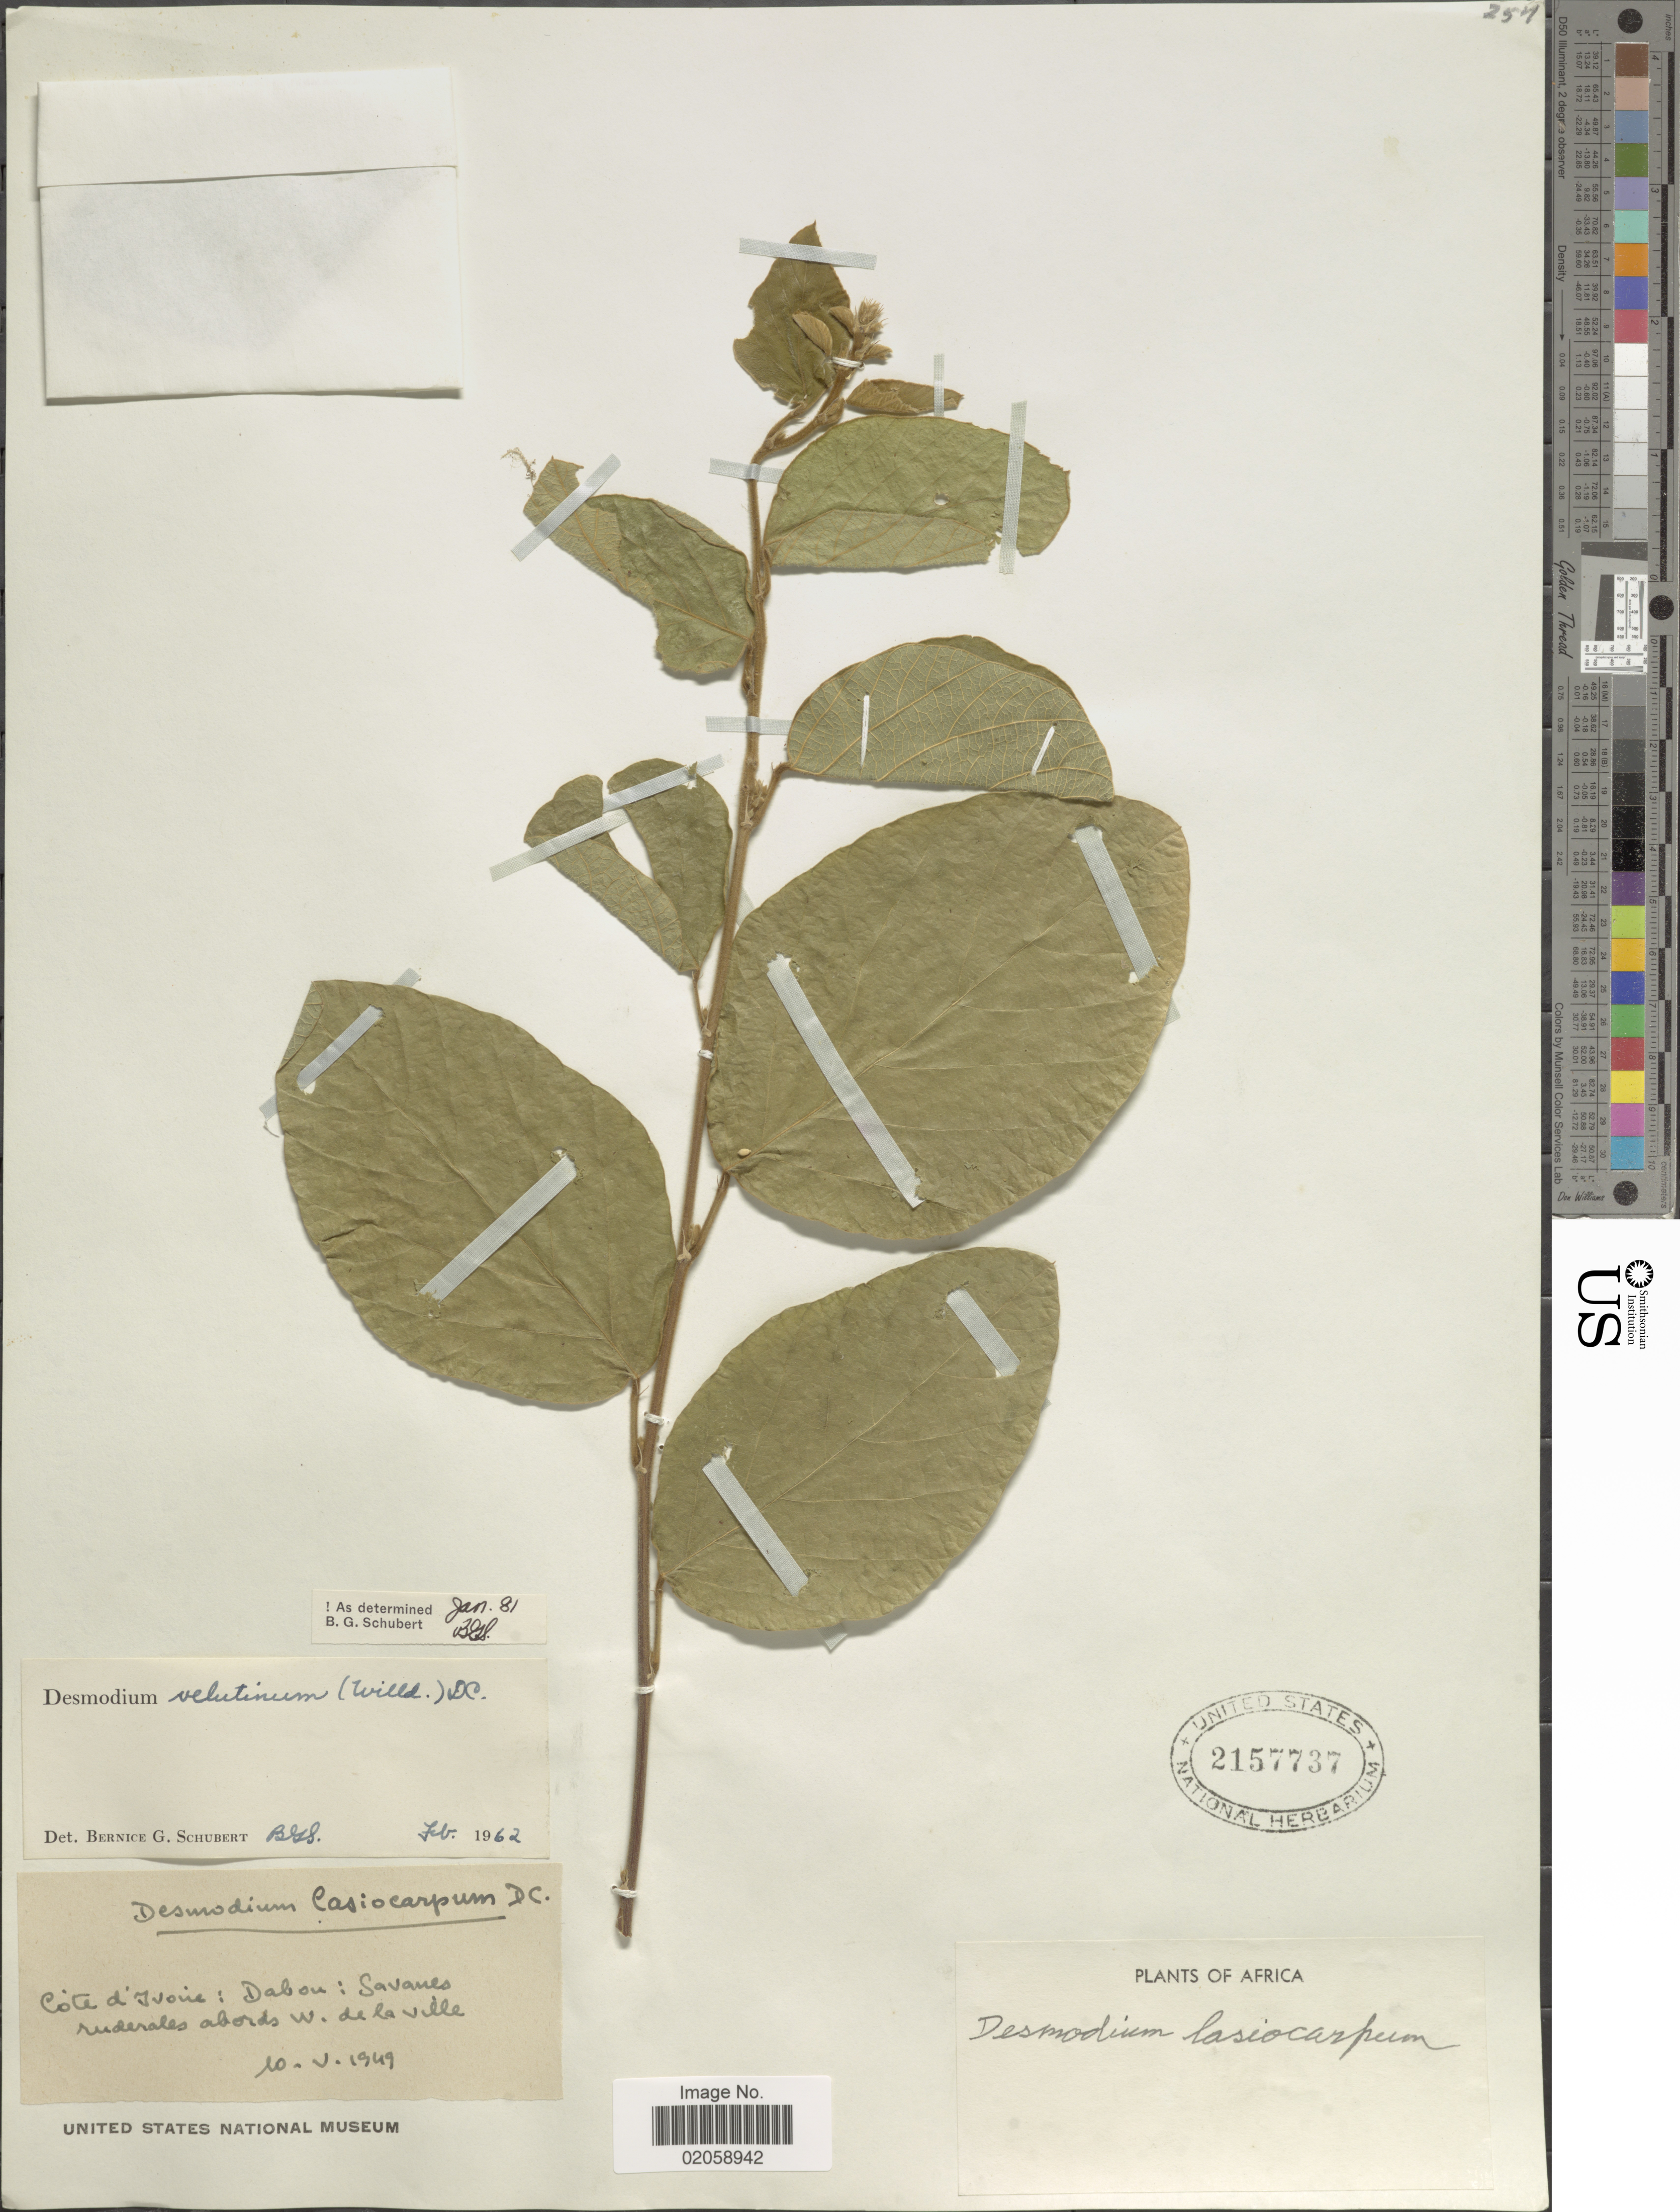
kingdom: Plantae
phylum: Tracheophyta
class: Magnoliopsida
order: Fabales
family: Fabaceae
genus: Polhillides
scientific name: Polhillides velutina subsp. velutina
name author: (Willd.) H. Ohashi & K. Ohashi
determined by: Strong, Mark T., (BOT), Smithsonian Institution - National Museum of Natural History (UNITED STATES)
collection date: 1949-05-10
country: Ivory Coast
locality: Côte d'Ivoire: Dabou: Savanes ruderales abords W. de la ville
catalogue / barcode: US 2157737